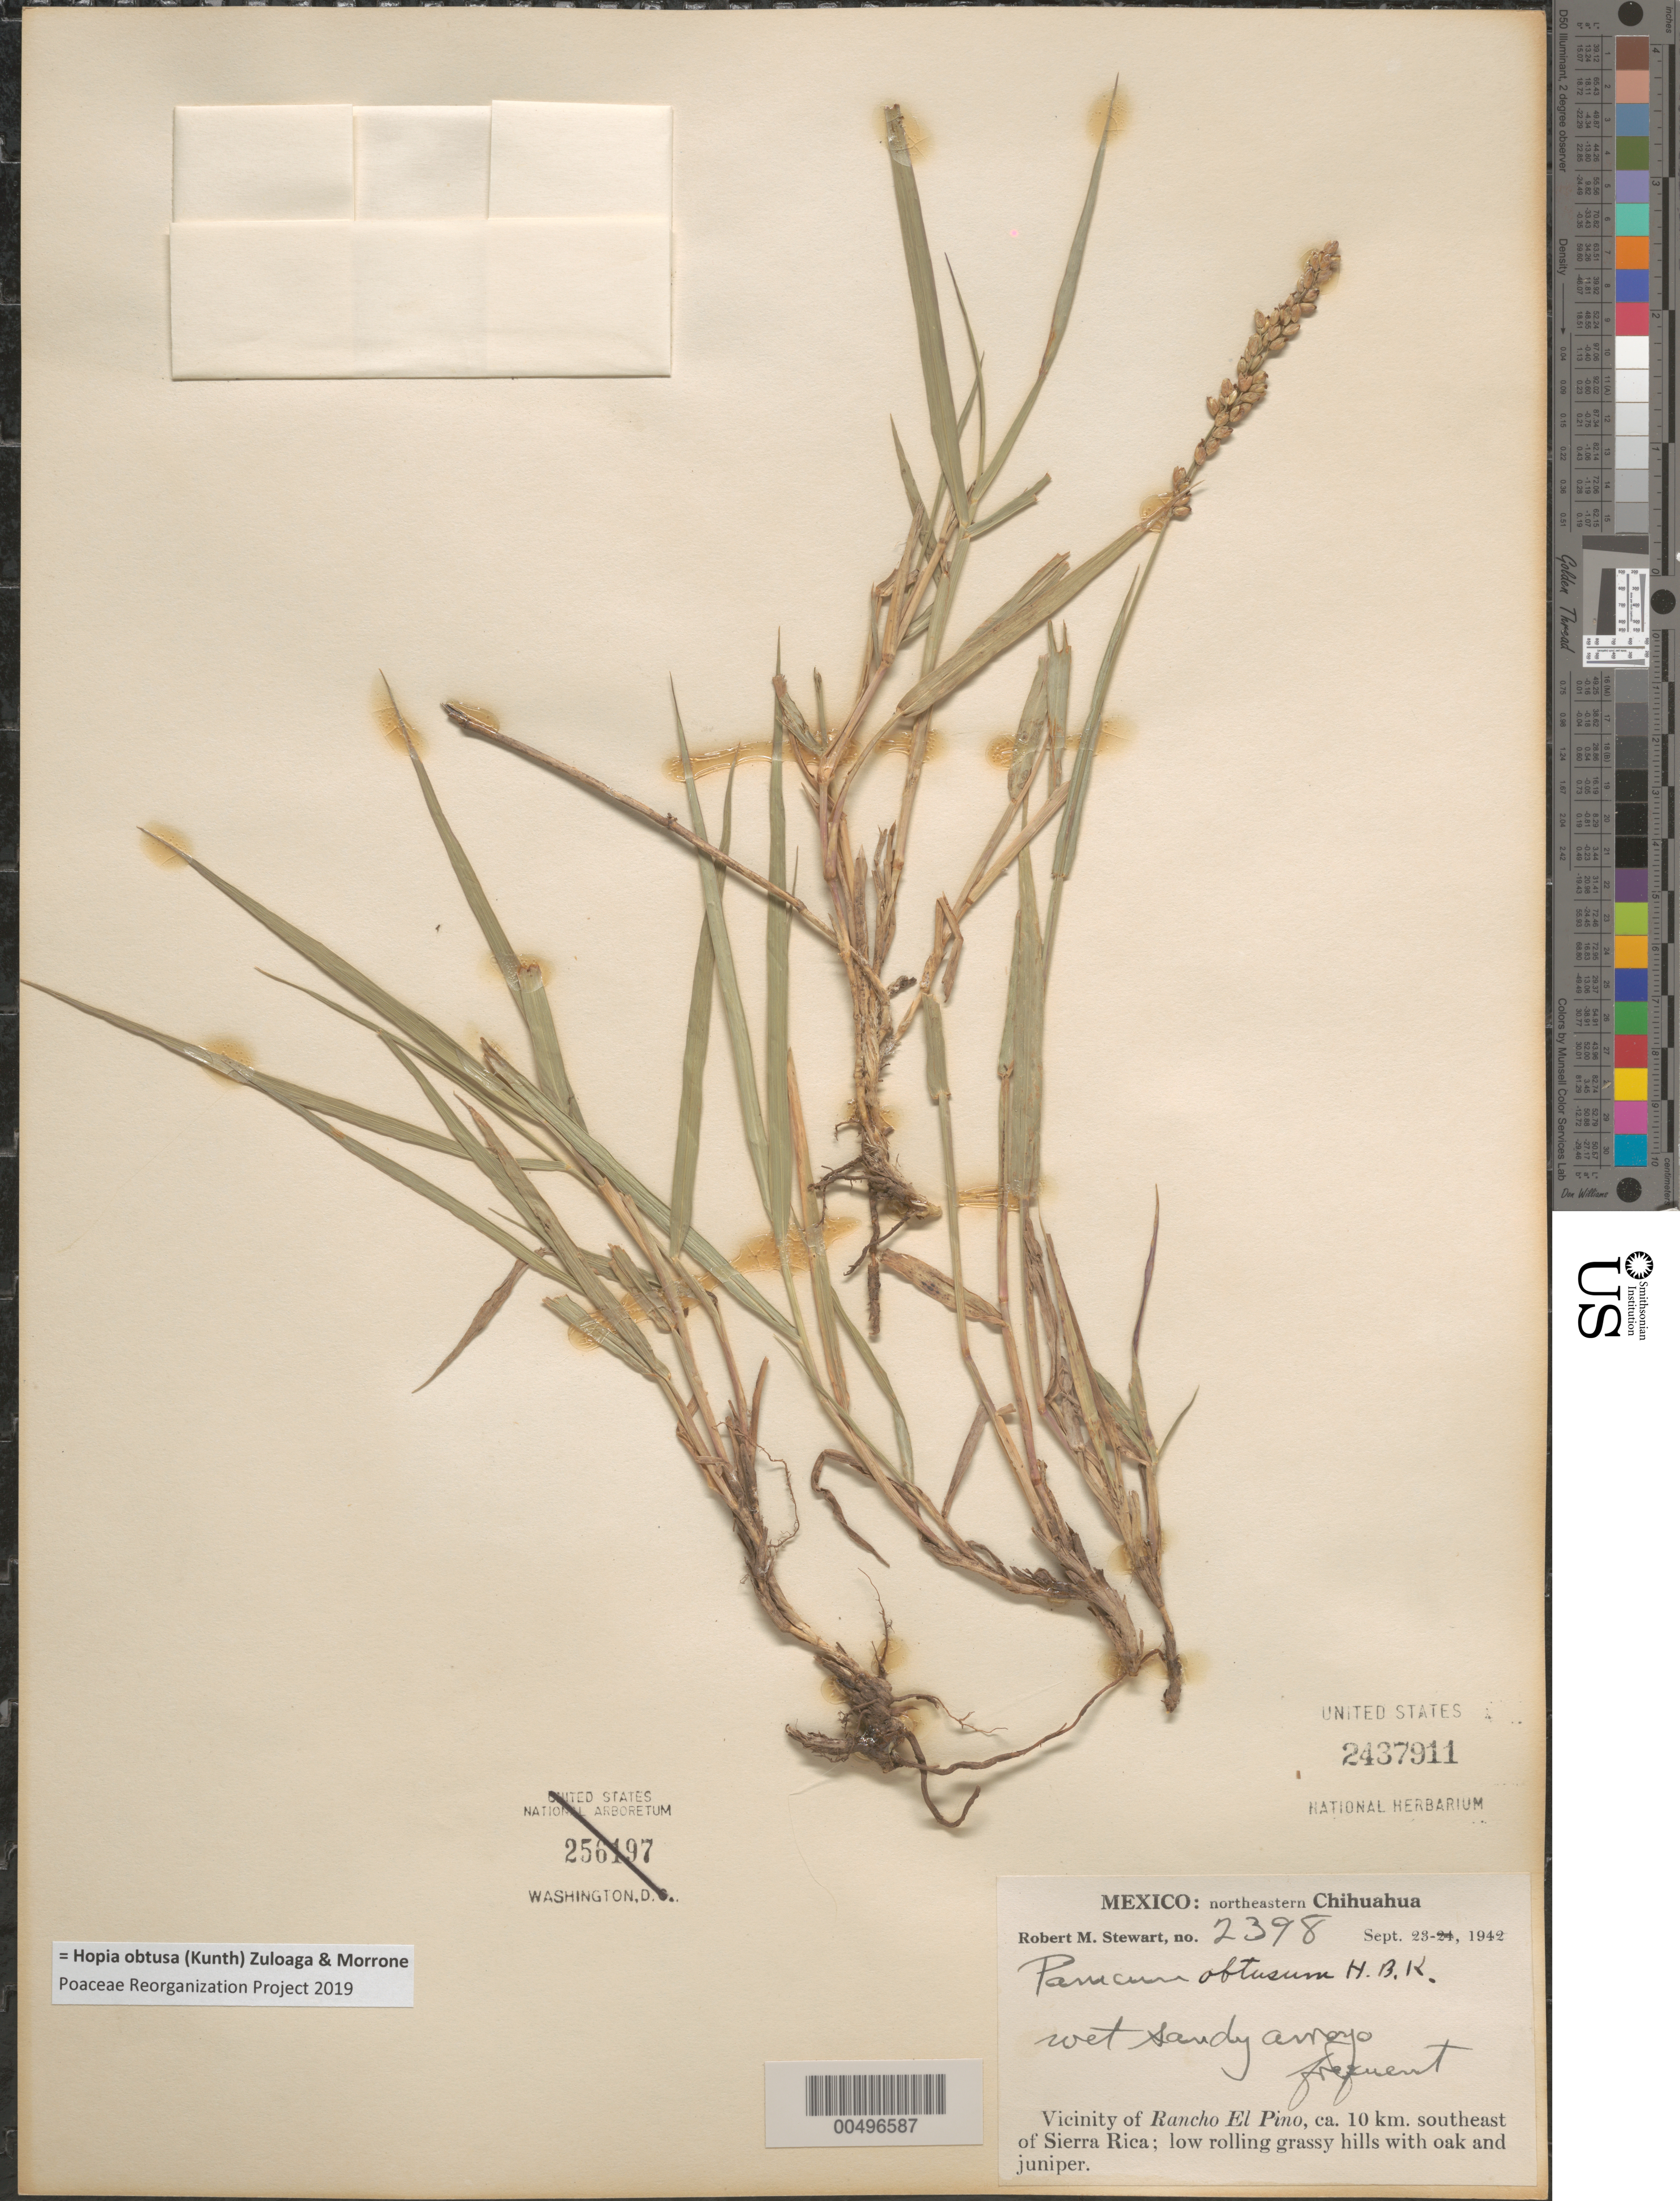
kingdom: Plantae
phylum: Tracheophyta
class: Liliopsida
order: Poales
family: Poaceae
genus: Panicum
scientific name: Panicum obtusum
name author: Kunth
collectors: R. M. Stewart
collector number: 2398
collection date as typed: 23 Sep 1942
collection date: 1942-09-23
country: Mexico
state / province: Chihuahua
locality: NE Chihuahua, vicinity of Rancho El Pino, ca 10 km SE of Sierra Rica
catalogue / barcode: US 2437911